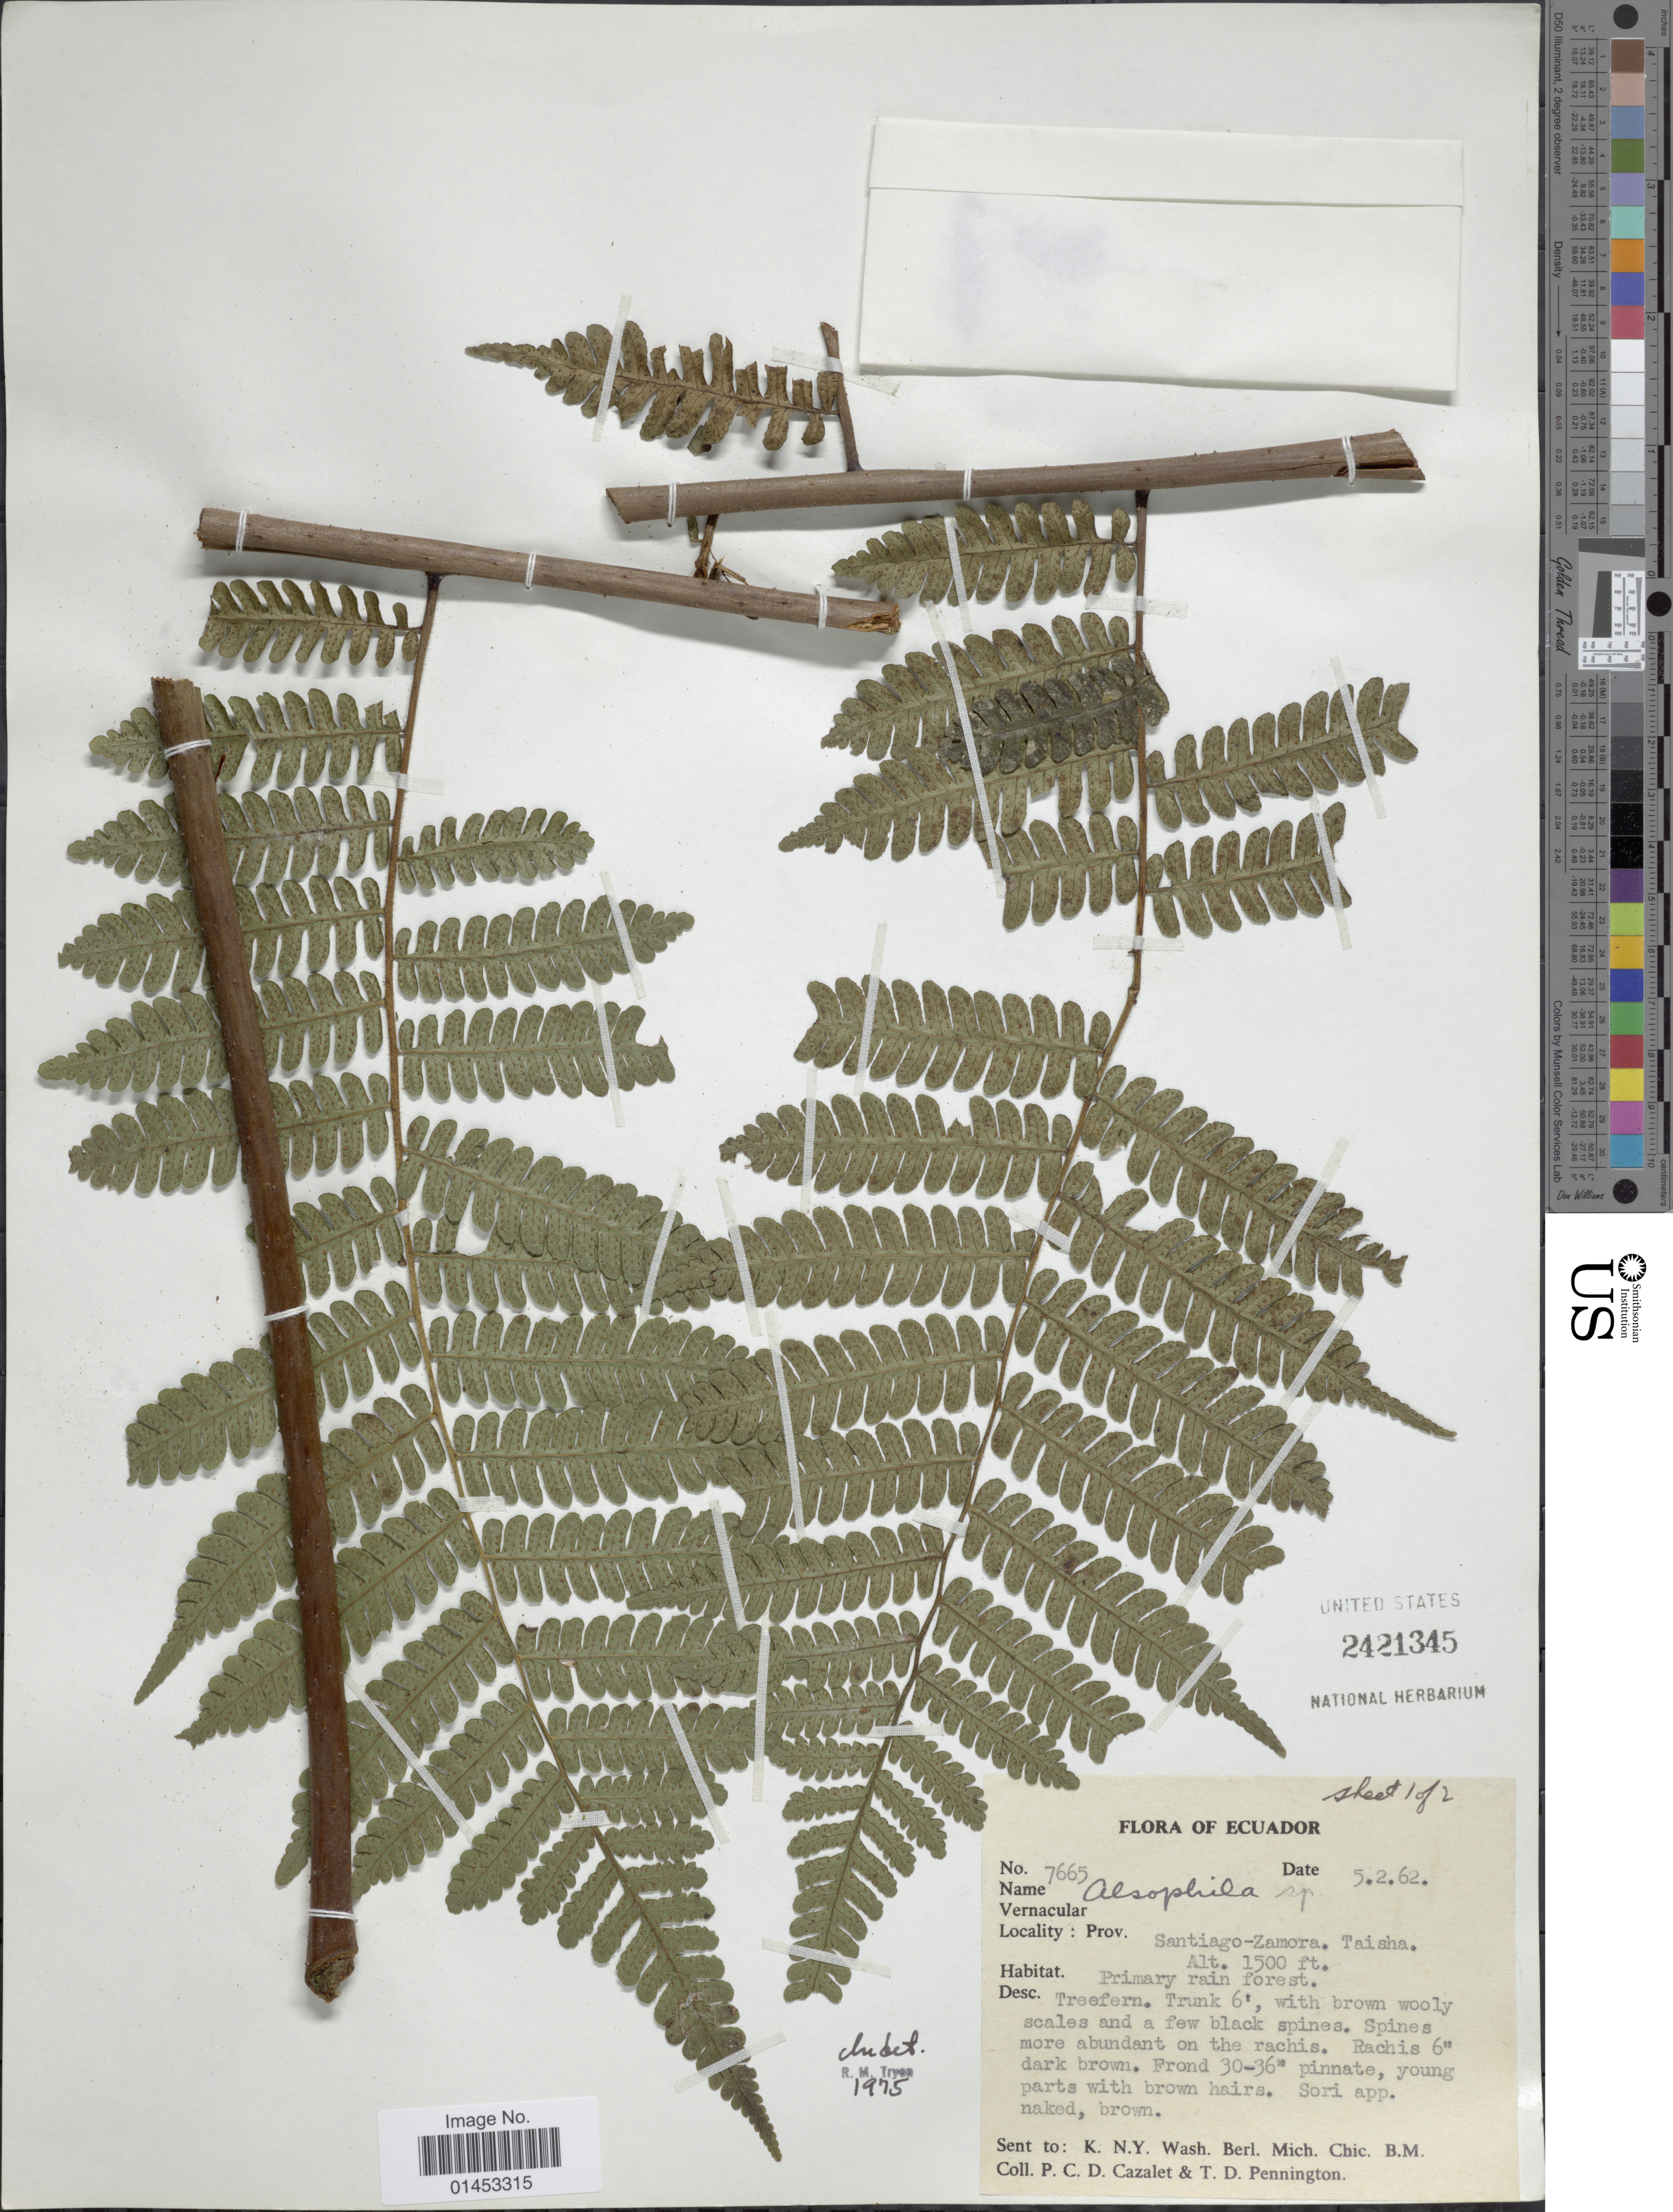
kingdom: Plantae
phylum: Tracheophyta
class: Polypodiopsida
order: Cyatheales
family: Cyatheaceae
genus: Cyathea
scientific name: Cyathea sp.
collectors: P. C. D. Cazalet & T. D. Pennington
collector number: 7665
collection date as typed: Transcribed d/m/y: 5/2/62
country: Ecuador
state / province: Zamora-Chinchipe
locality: Prov. Santiago-Zamora, Taisha, primary rain forest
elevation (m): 457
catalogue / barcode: US 2421345